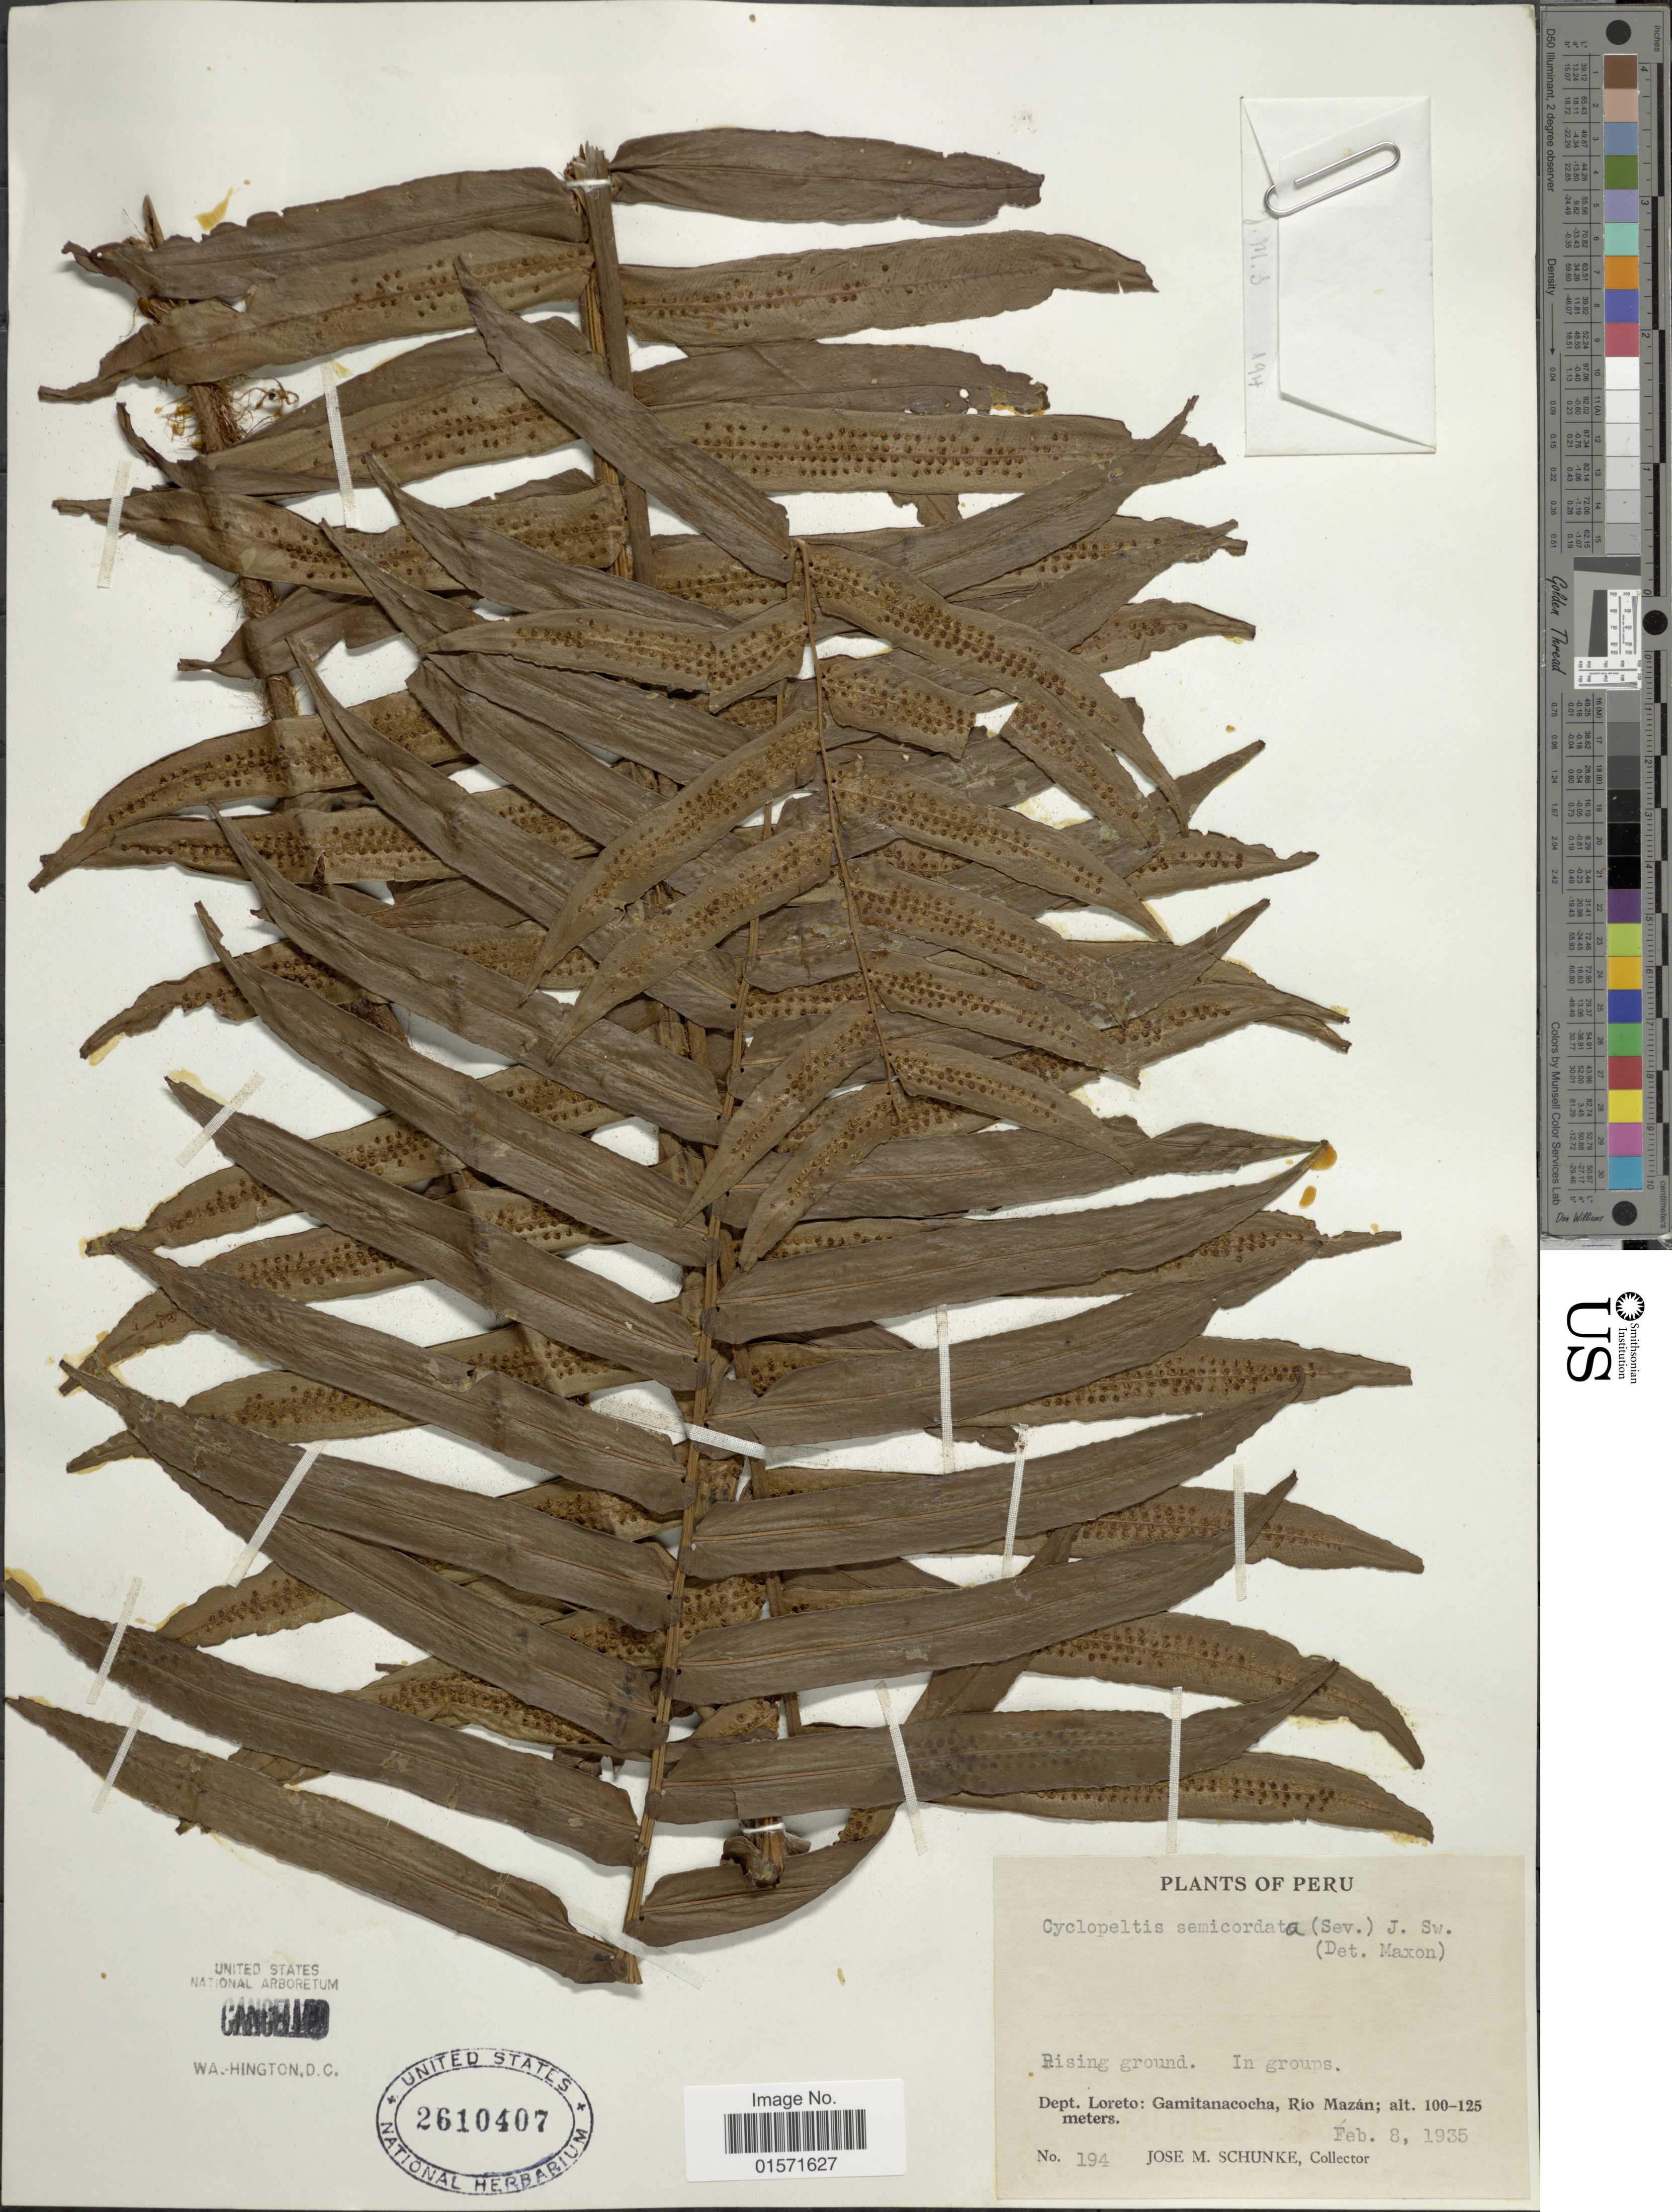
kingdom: Plantae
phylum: Tracheophyta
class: Polypodiopsida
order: Polypodiales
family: Lomariopsidaceae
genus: Cyclopeltis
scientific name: Cyclopeltis semicordata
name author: (Sw.) J. Sm.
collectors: J. M. Schunke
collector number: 194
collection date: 1935-02-08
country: Peru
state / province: Loreto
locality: Dept. Loreto: Gamitanacocha, Rio Mazan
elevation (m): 100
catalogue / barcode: US 2610407